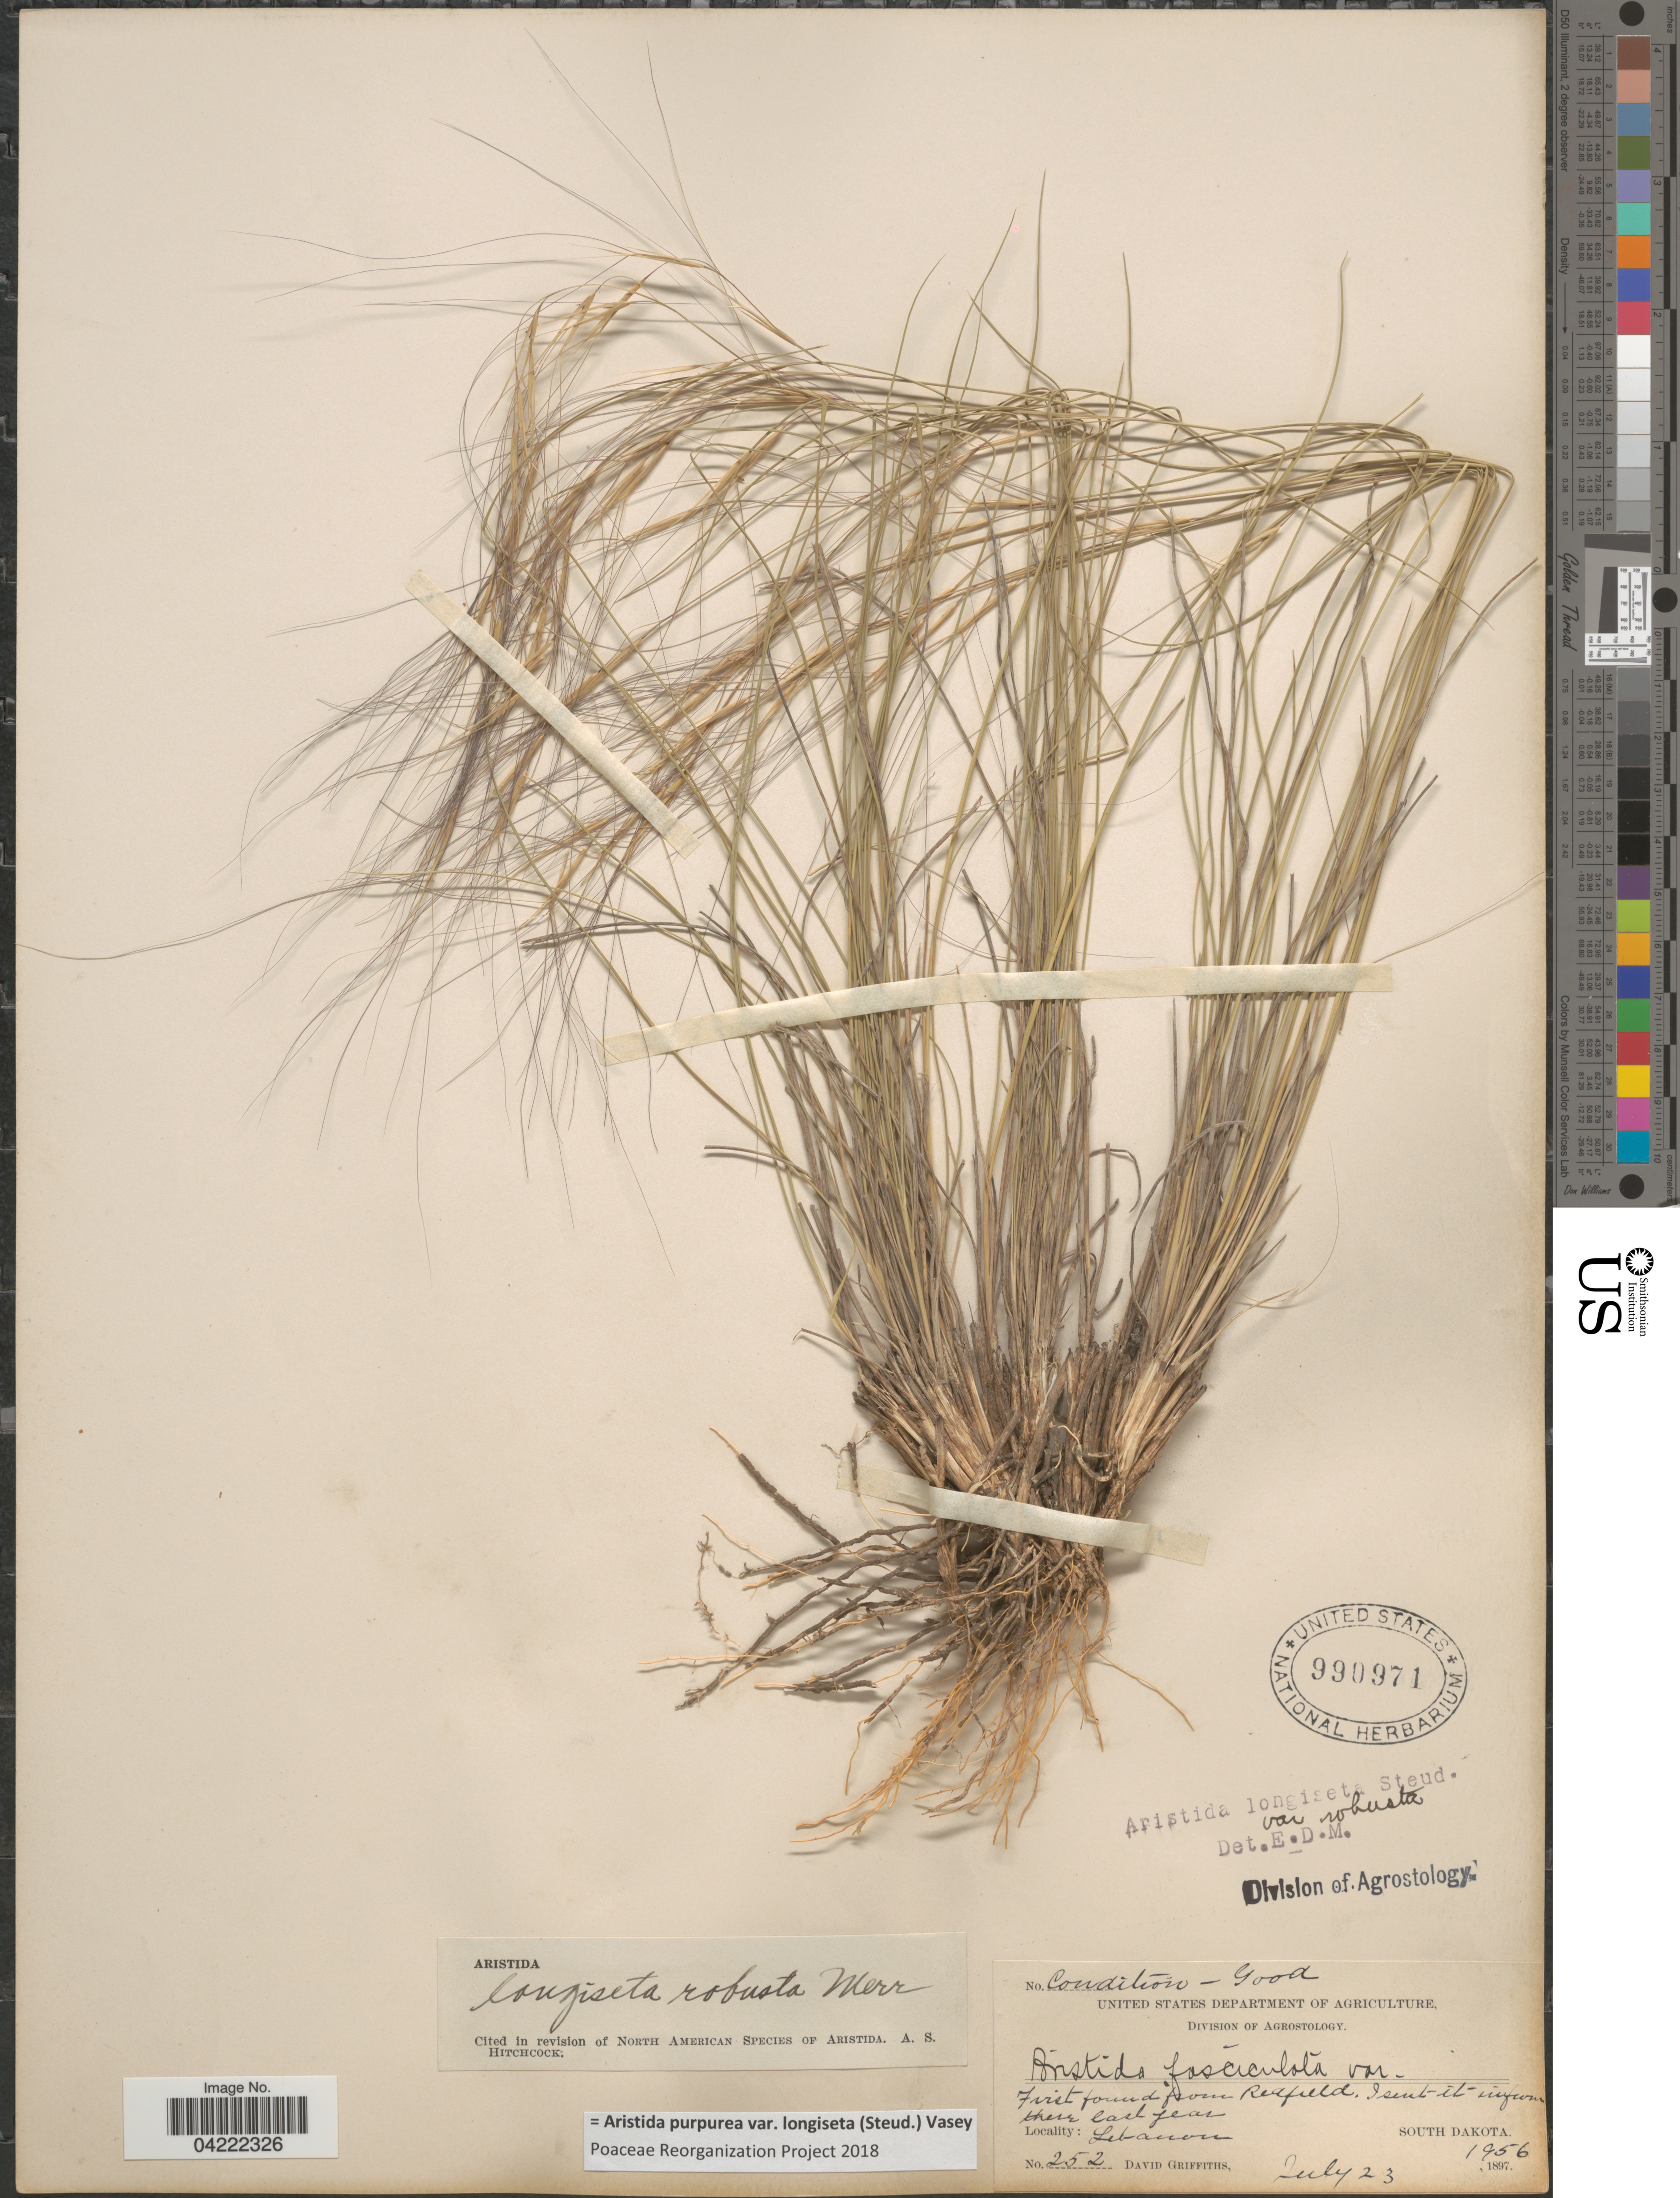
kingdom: Plantae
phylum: Tracheophyta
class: Liliopsida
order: Poales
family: Poaceae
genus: Aristida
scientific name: Aristida purpurea var. longiseta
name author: (Steud.) Vasey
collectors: D. Griffiths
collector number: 252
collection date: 1897-07-23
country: United States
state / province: South Dakota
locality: First found from Redfield, Lebanon.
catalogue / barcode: US 990971